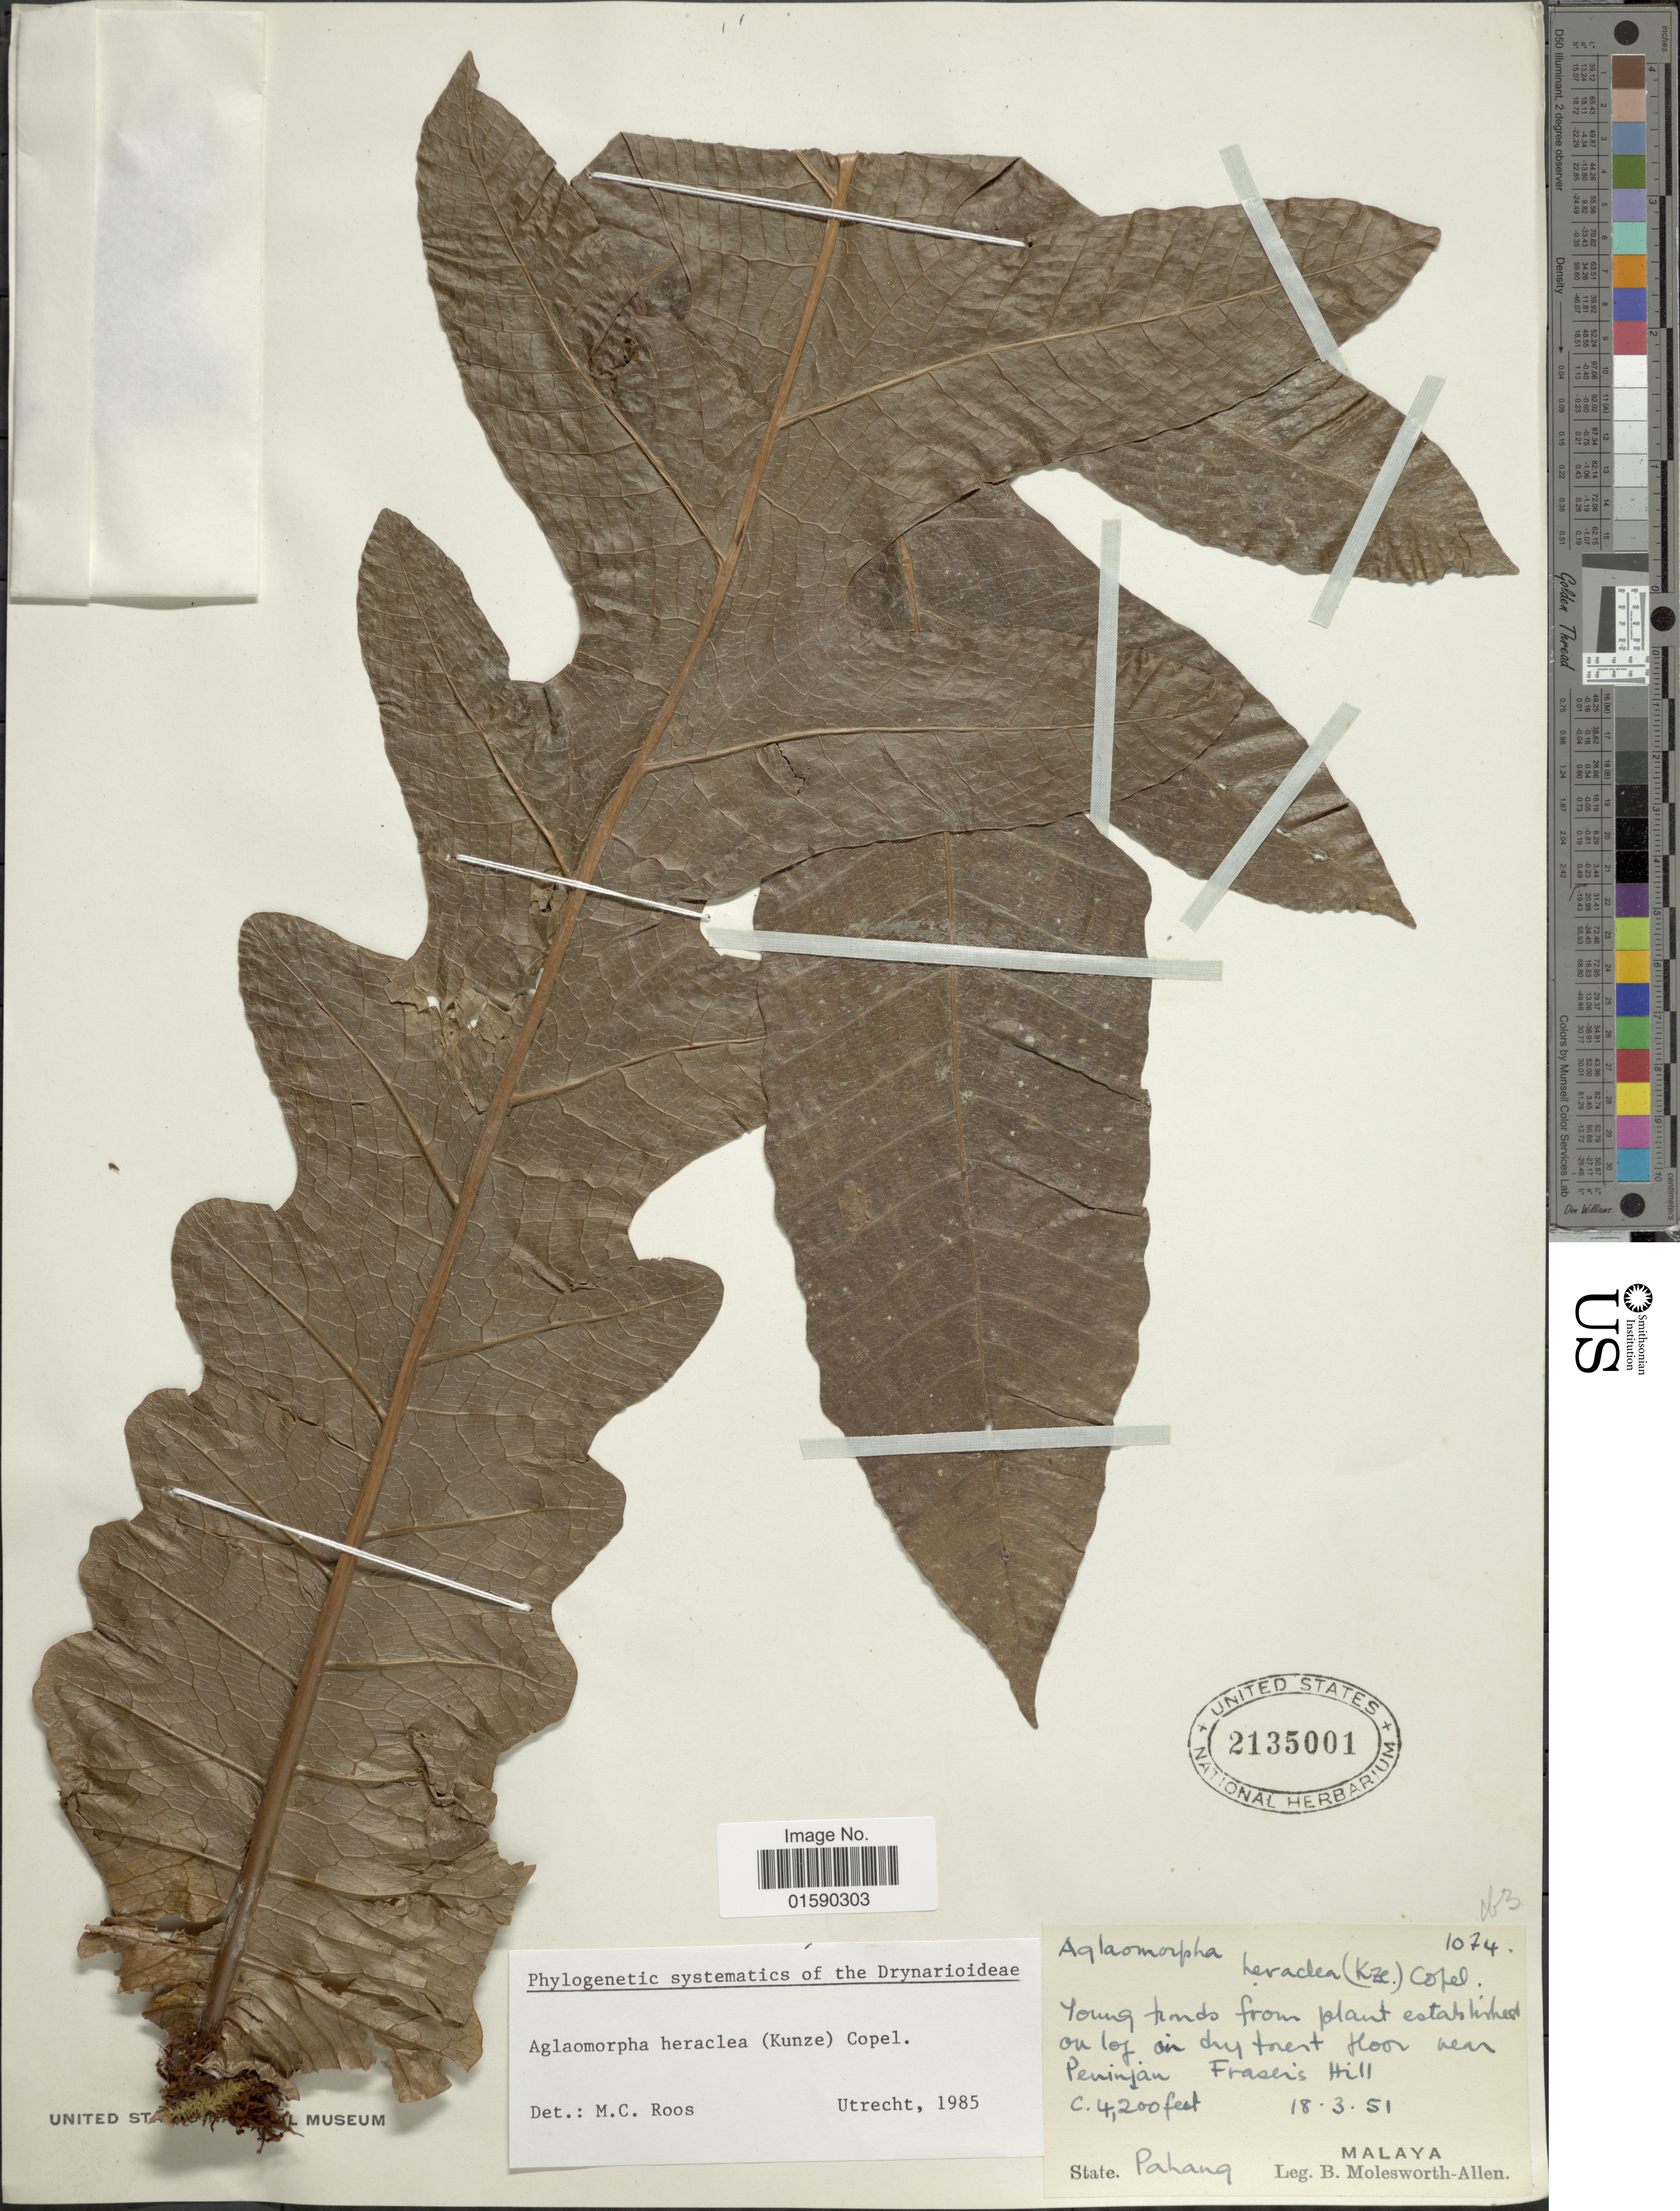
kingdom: Plantae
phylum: Tracheophyta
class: Polypodiopsida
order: Polypodiales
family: Polypodiaceae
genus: Aglaomorpha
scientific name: Aglaomorpha heraclea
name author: (Kunze) Copel.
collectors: B. E. G. Molesworth-Allen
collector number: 1074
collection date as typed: Transcribed d/m/y: 18/3/51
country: Malaysia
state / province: Pahang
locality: Near Peninjan, Fraser's Hill, State Pahang.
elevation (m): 1280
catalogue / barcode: US 2135001